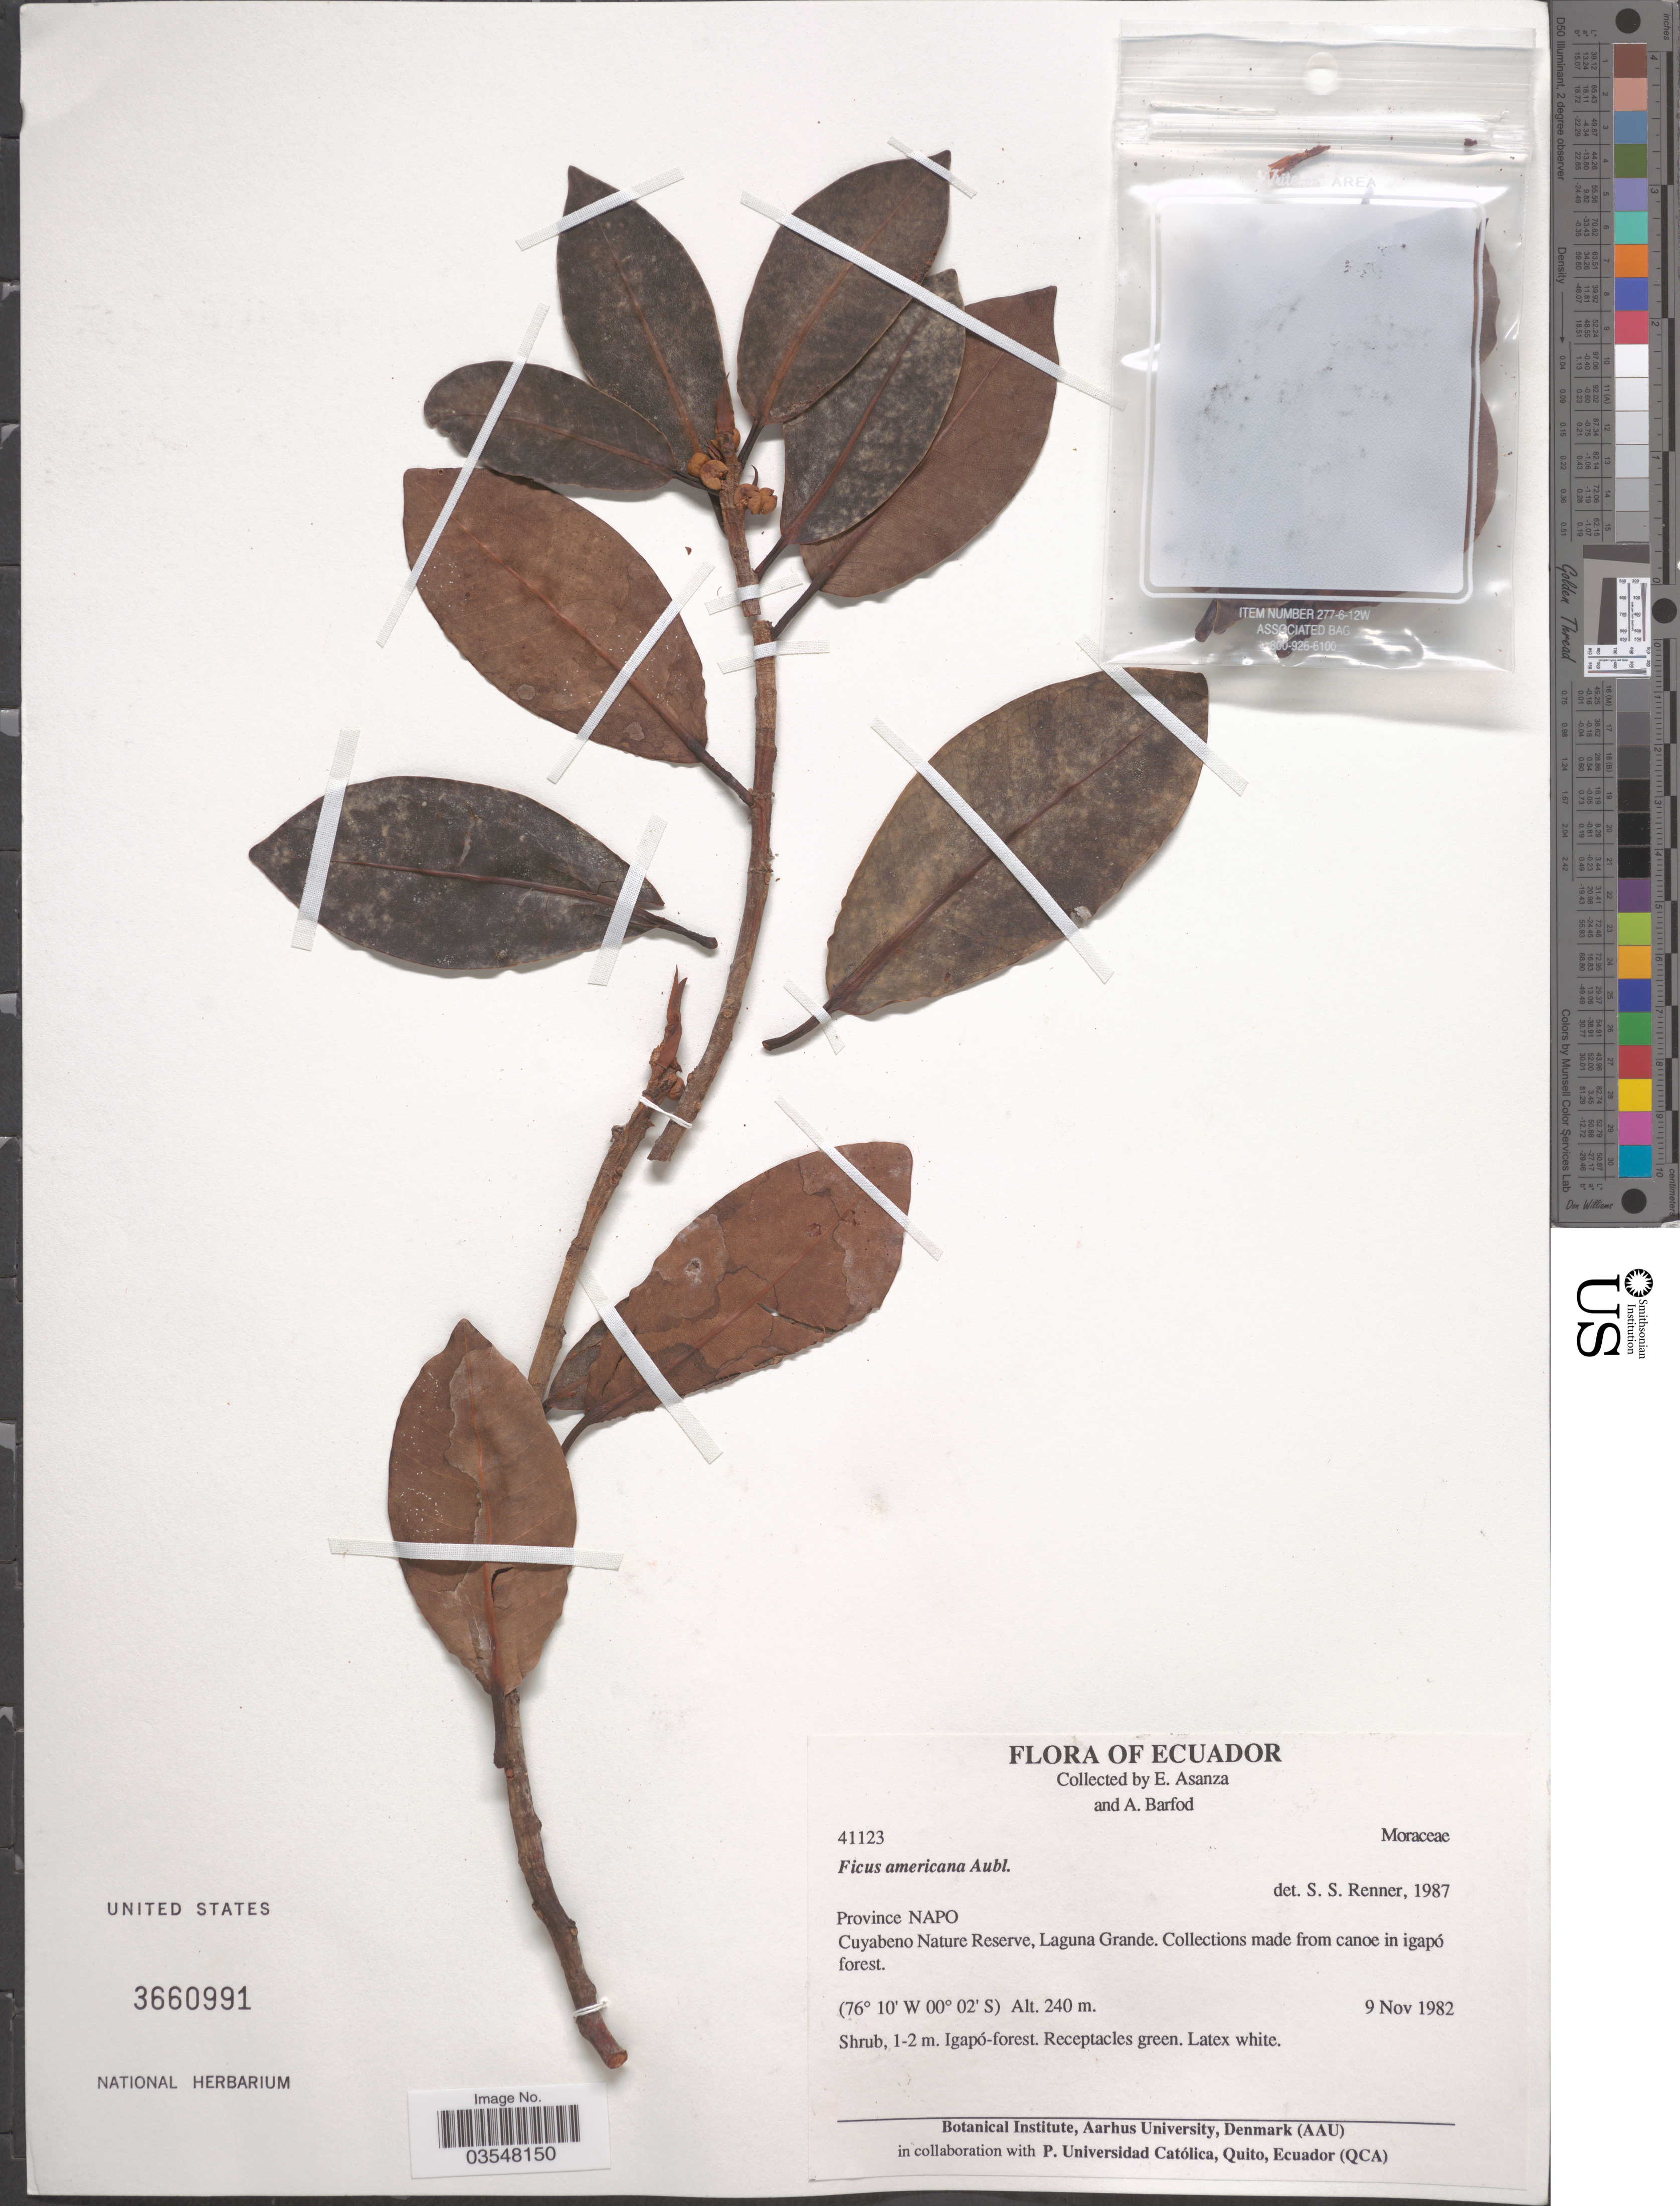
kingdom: Plantae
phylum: Tracheophyta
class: Magnoliopsida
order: Rosales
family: Moraceae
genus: Ficus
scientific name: Ficus americana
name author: Aubl.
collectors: E. Asanza & A. Barfod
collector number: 41123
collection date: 1982-11-09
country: Ecuador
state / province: Napo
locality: Cuyabeno Nature Reserve, Laguna Grande. Collections made from canoe in igapó forest.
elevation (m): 240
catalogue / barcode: US 3660991